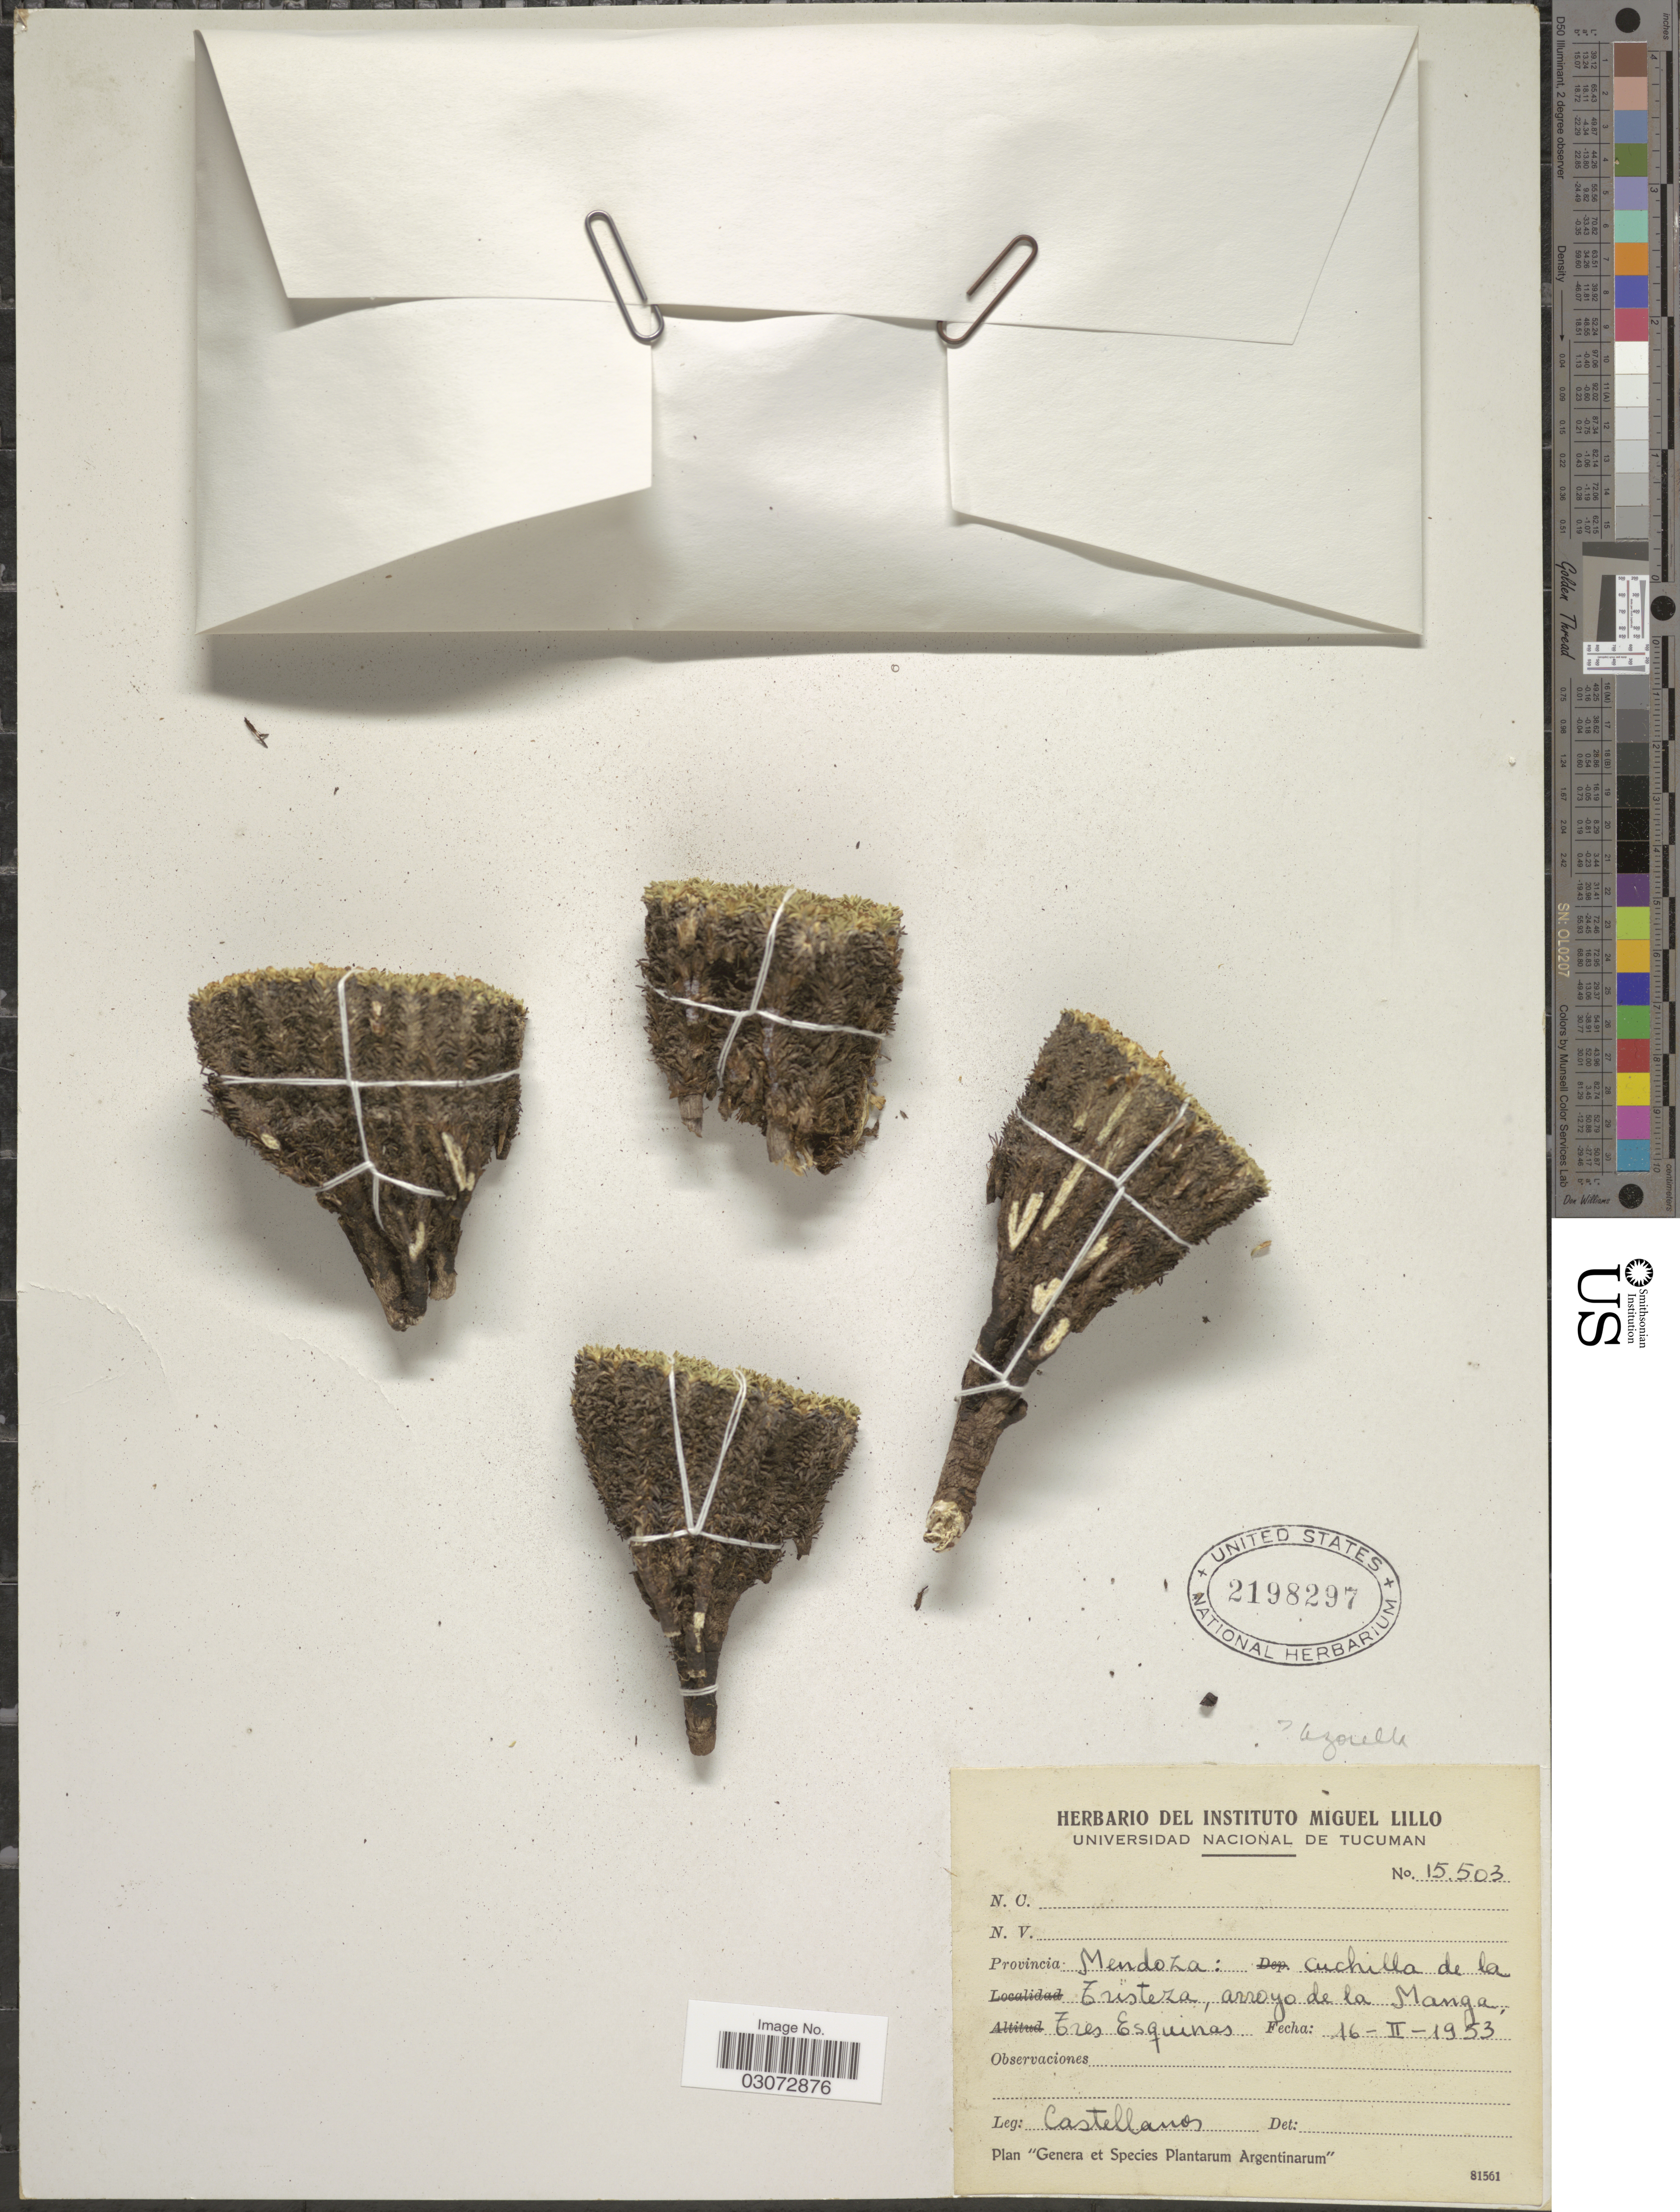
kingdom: Plantae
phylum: Tracheophyta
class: Magnoliopsida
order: Apiales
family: Apiaceae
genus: Azorella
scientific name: Azorella sp.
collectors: -- Castellanos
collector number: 15503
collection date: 1953-02-16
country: Argentina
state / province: Mendoza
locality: Cuchilla de la Tristeza, arroyo de la Manga, Tres Esquinas.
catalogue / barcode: US 2198297